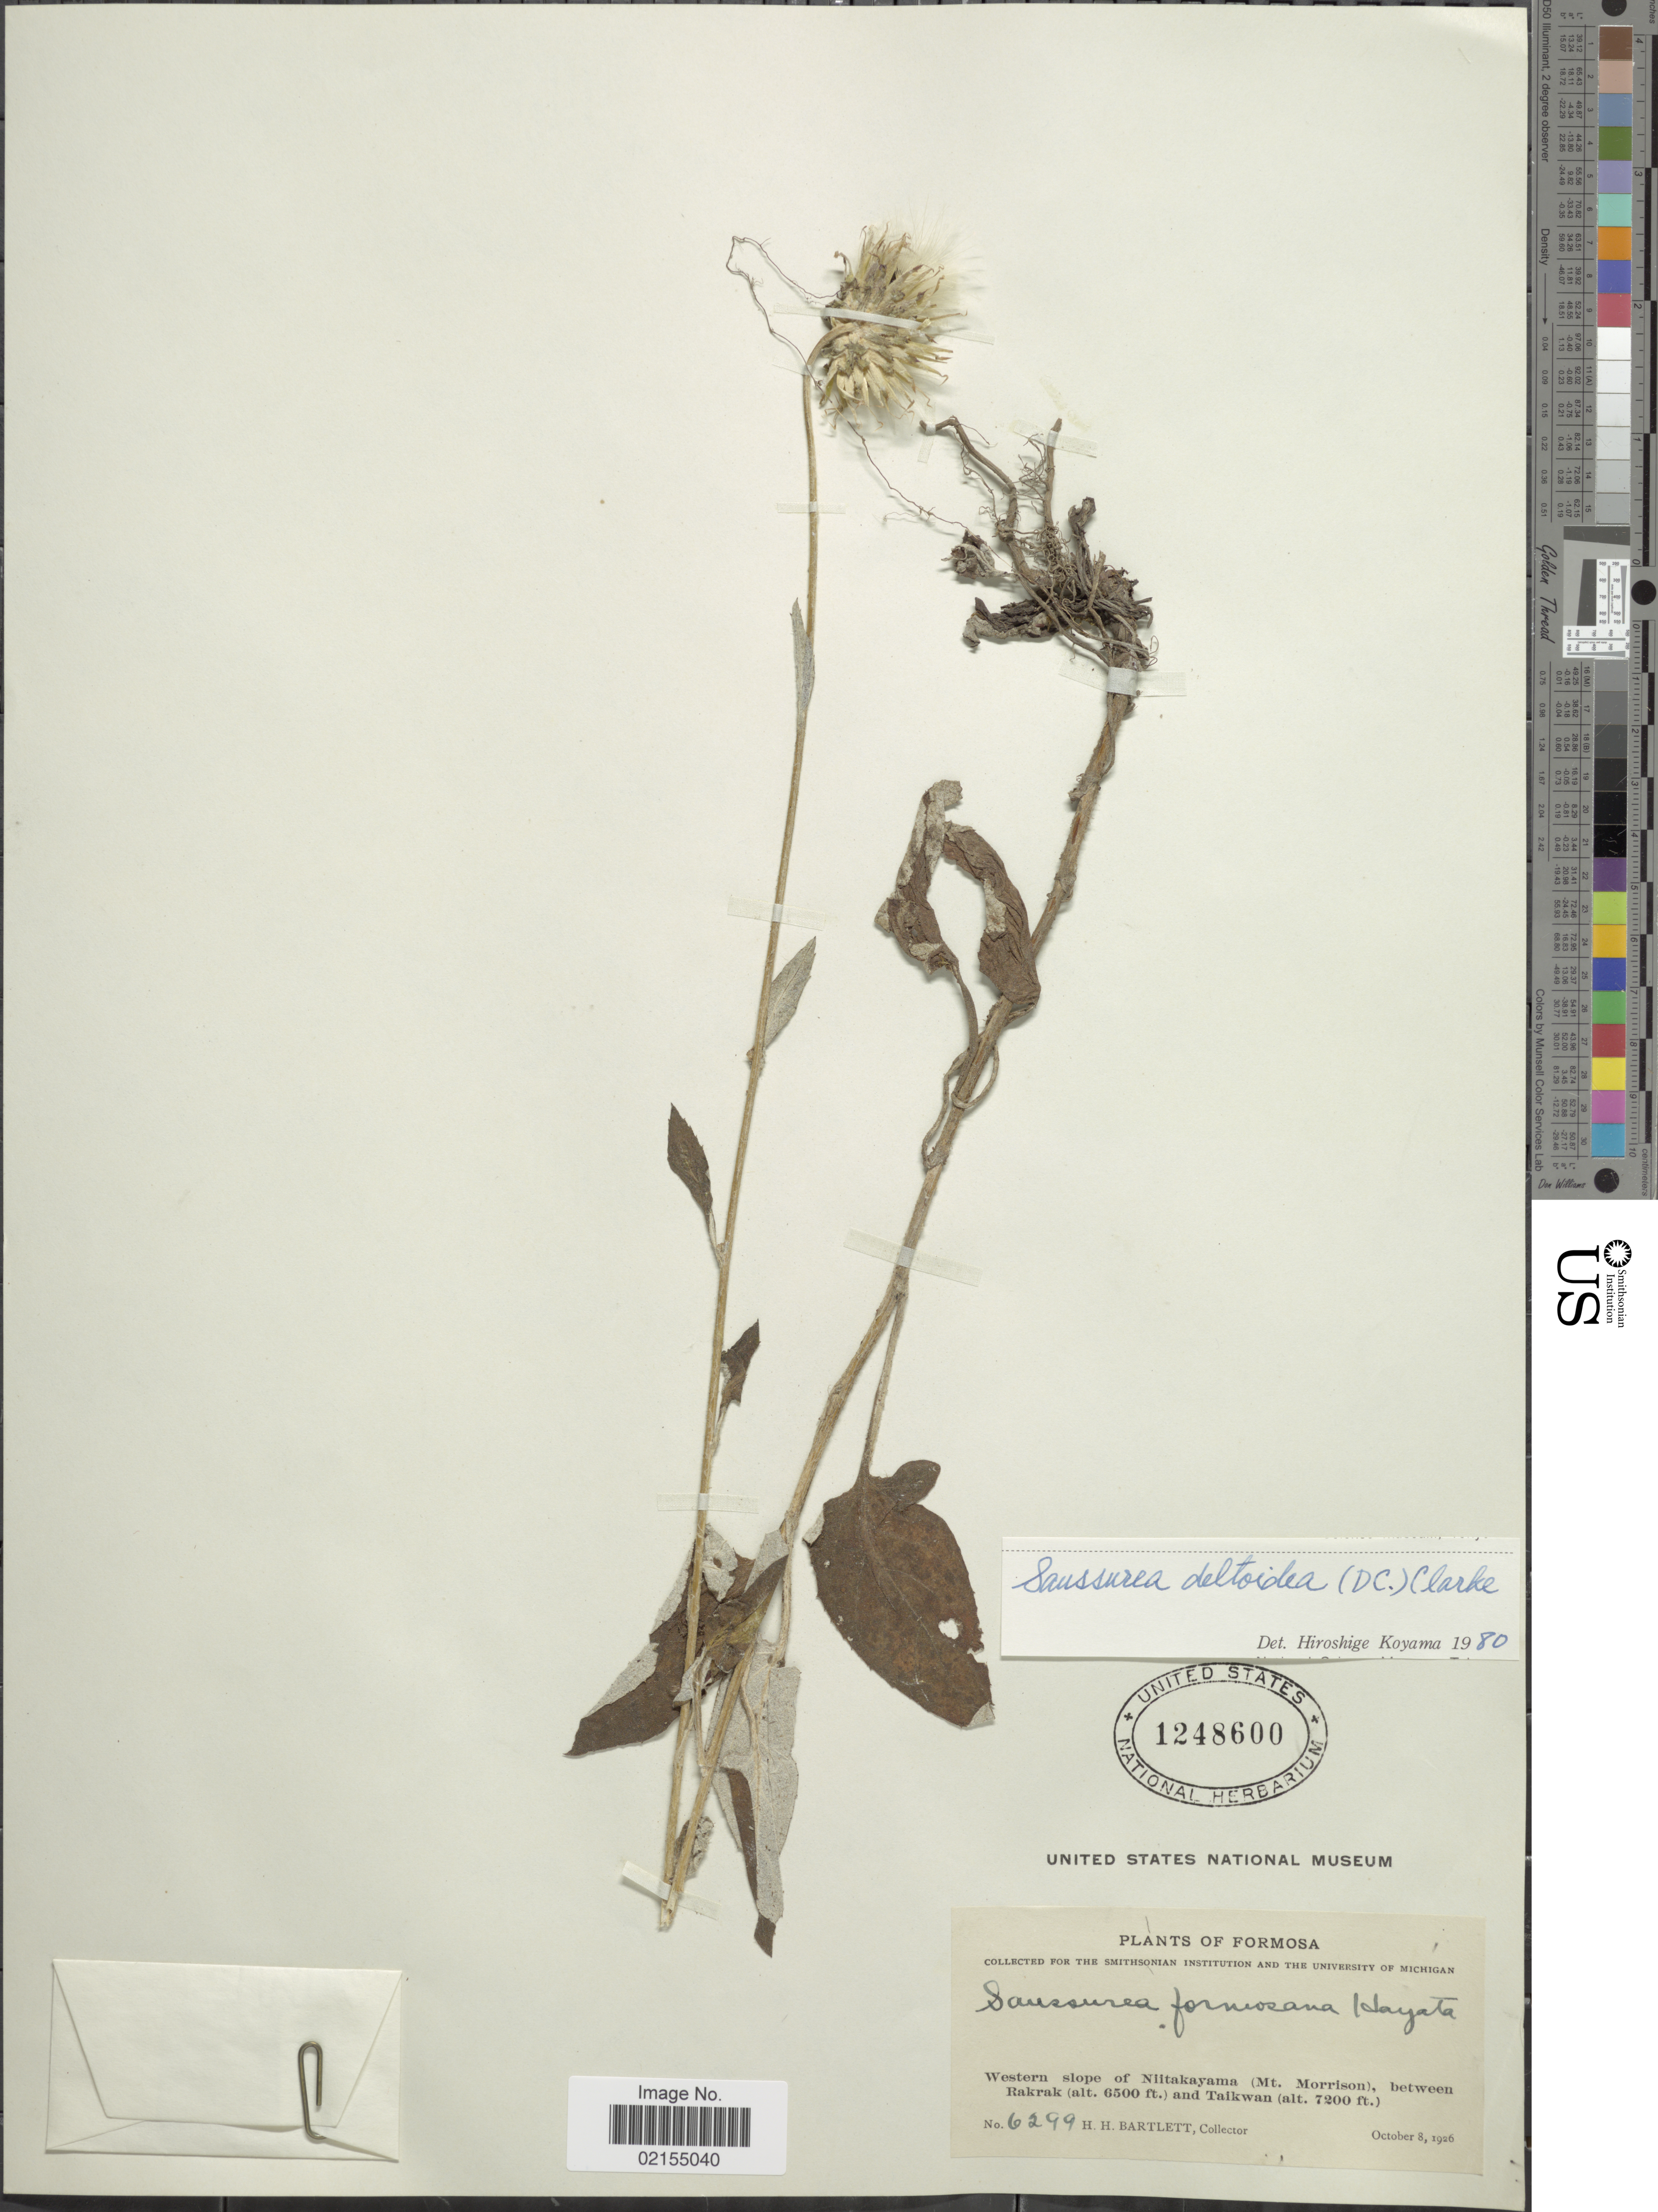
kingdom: Plantae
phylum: Tracheophyta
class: Magnoliopsida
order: Asterales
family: Asteraceae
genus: Saussurea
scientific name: Saussurea formosana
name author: Hayata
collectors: H. H. Bartlett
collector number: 6299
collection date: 1926-10-08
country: Taiwan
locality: Formosa, Western slopes of Niitakayama (Mt. Morrison), between Rakrak, and Taikwan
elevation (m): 1981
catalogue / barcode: US 1248600